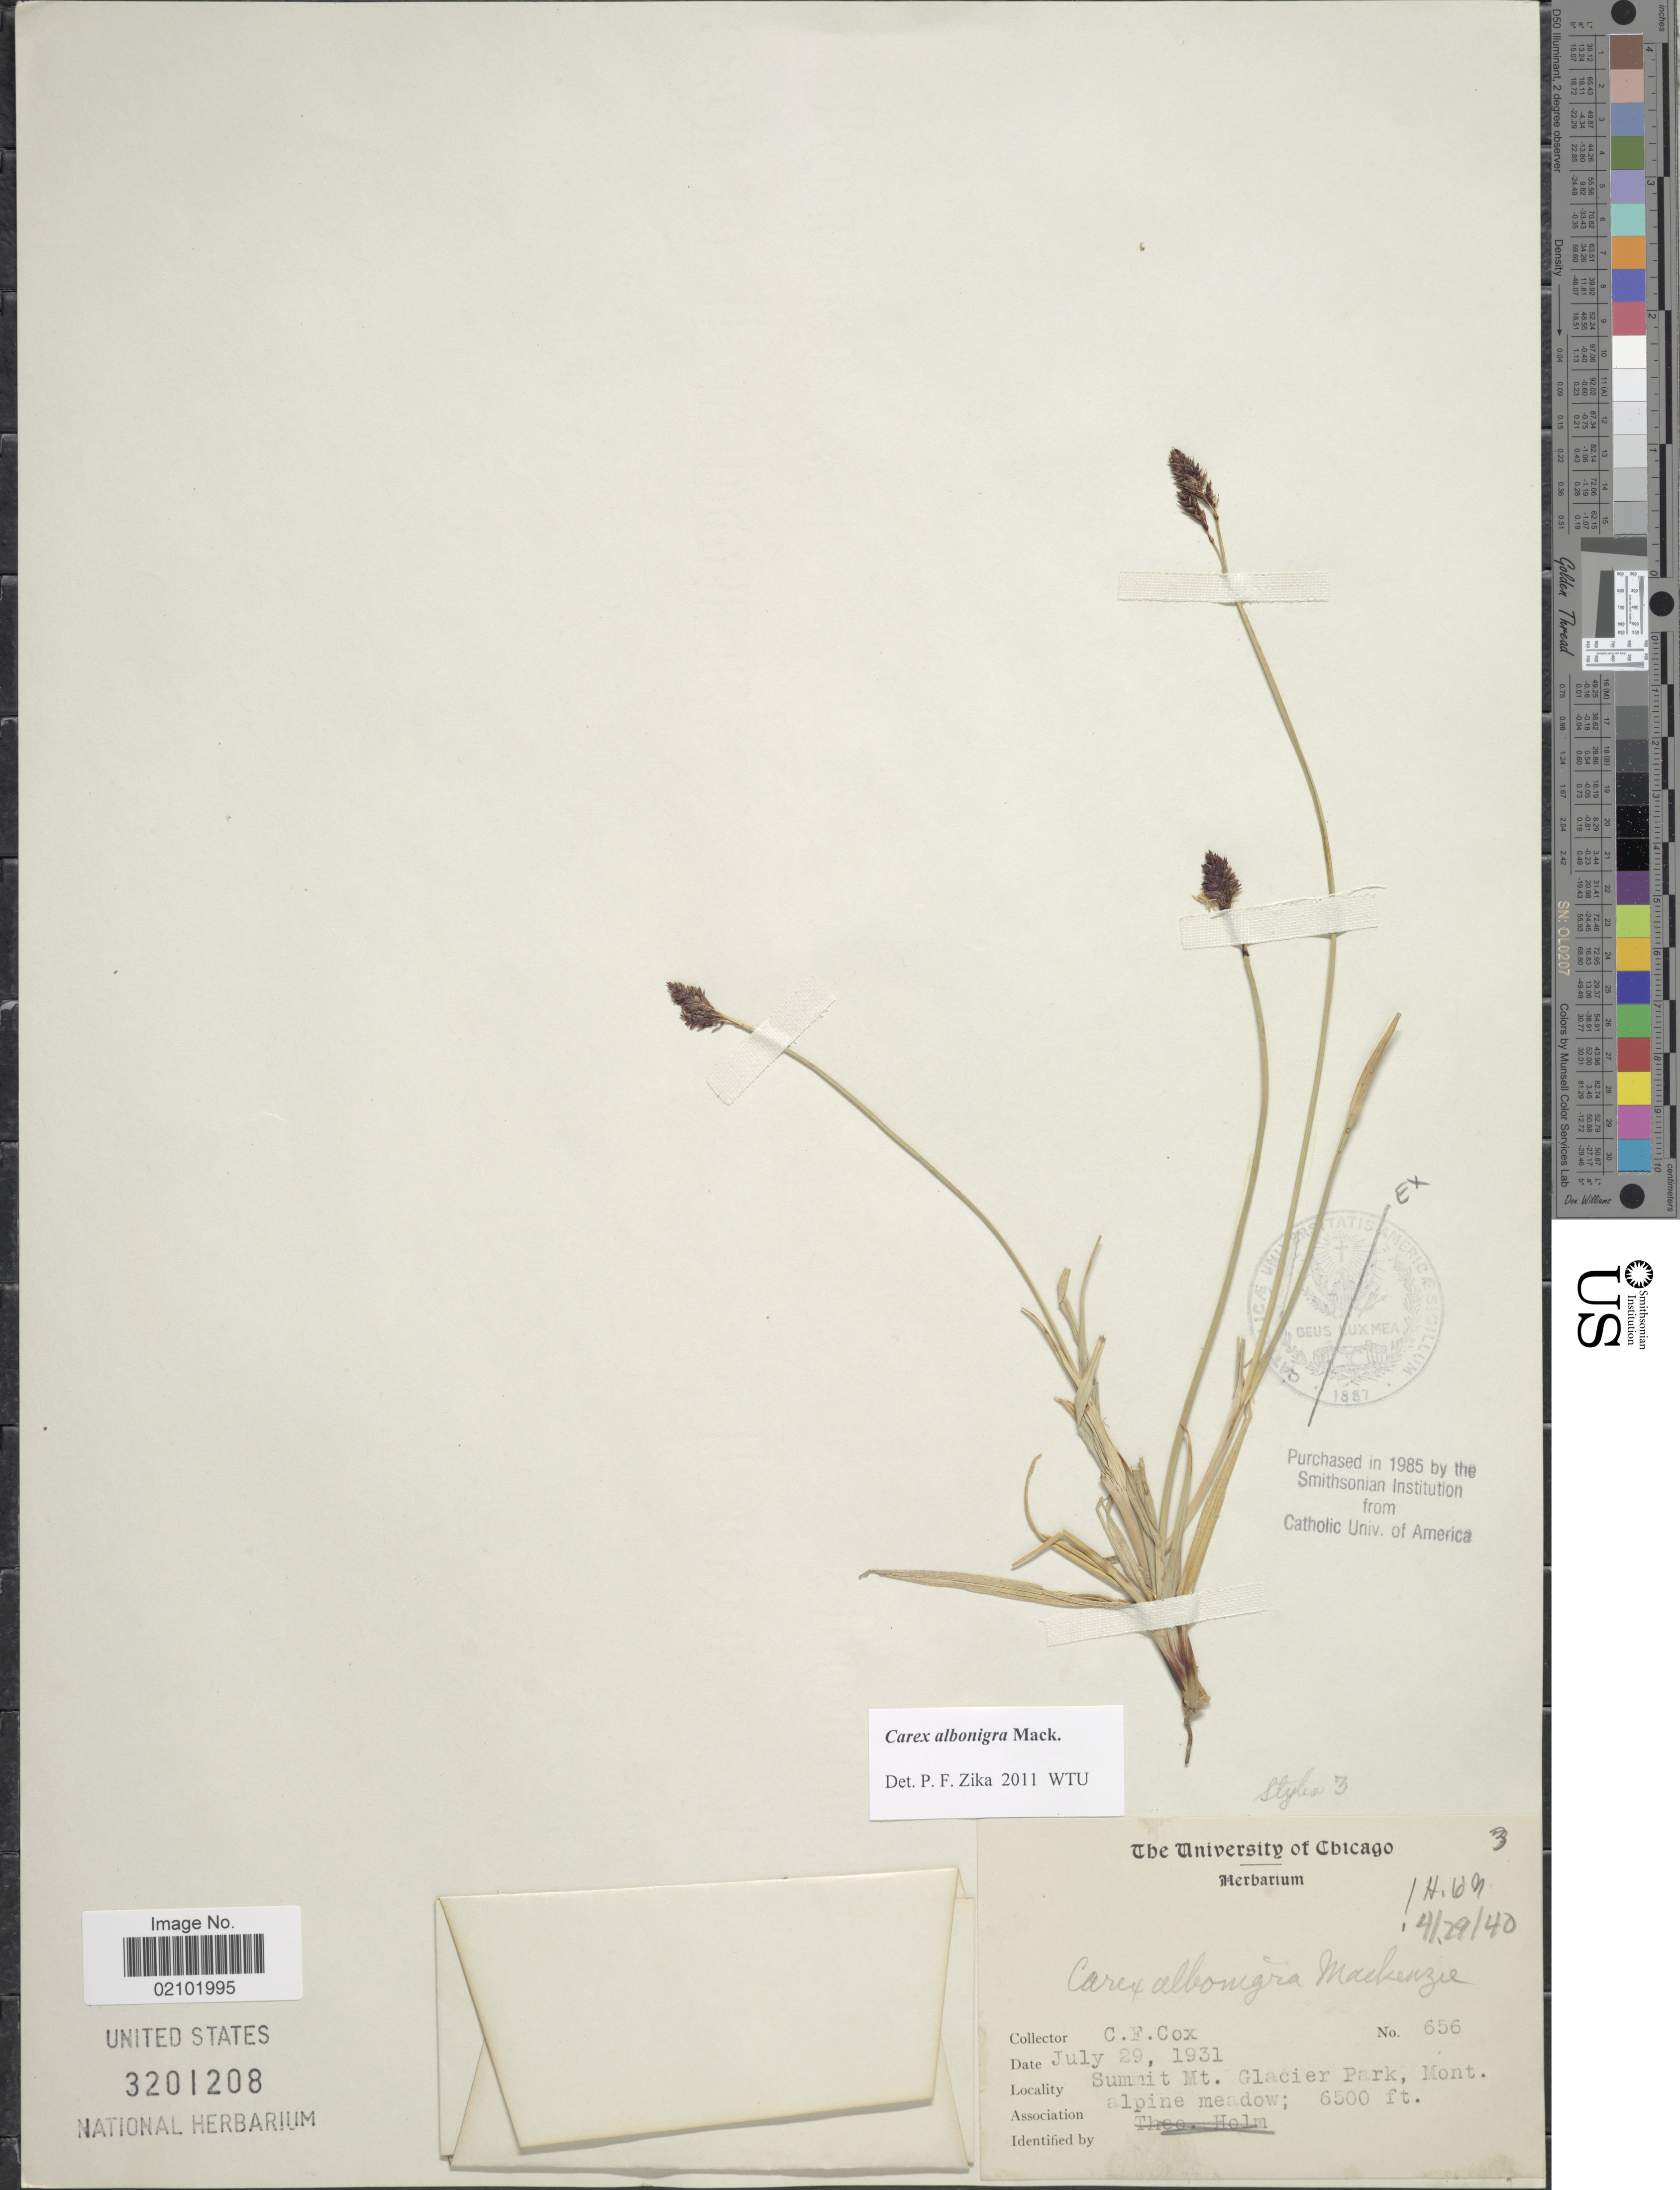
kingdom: Plantae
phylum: Tracheophyta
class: Liliopsida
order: Poales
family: Cyperaceae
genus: Carex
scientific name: Carex albonigra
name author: Mack.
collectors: C. Cox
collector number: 656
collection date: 1931-07-29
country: United States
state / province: Montana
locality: Summit Mt. Glacier Park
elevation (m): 1981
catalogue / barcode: US 3201208